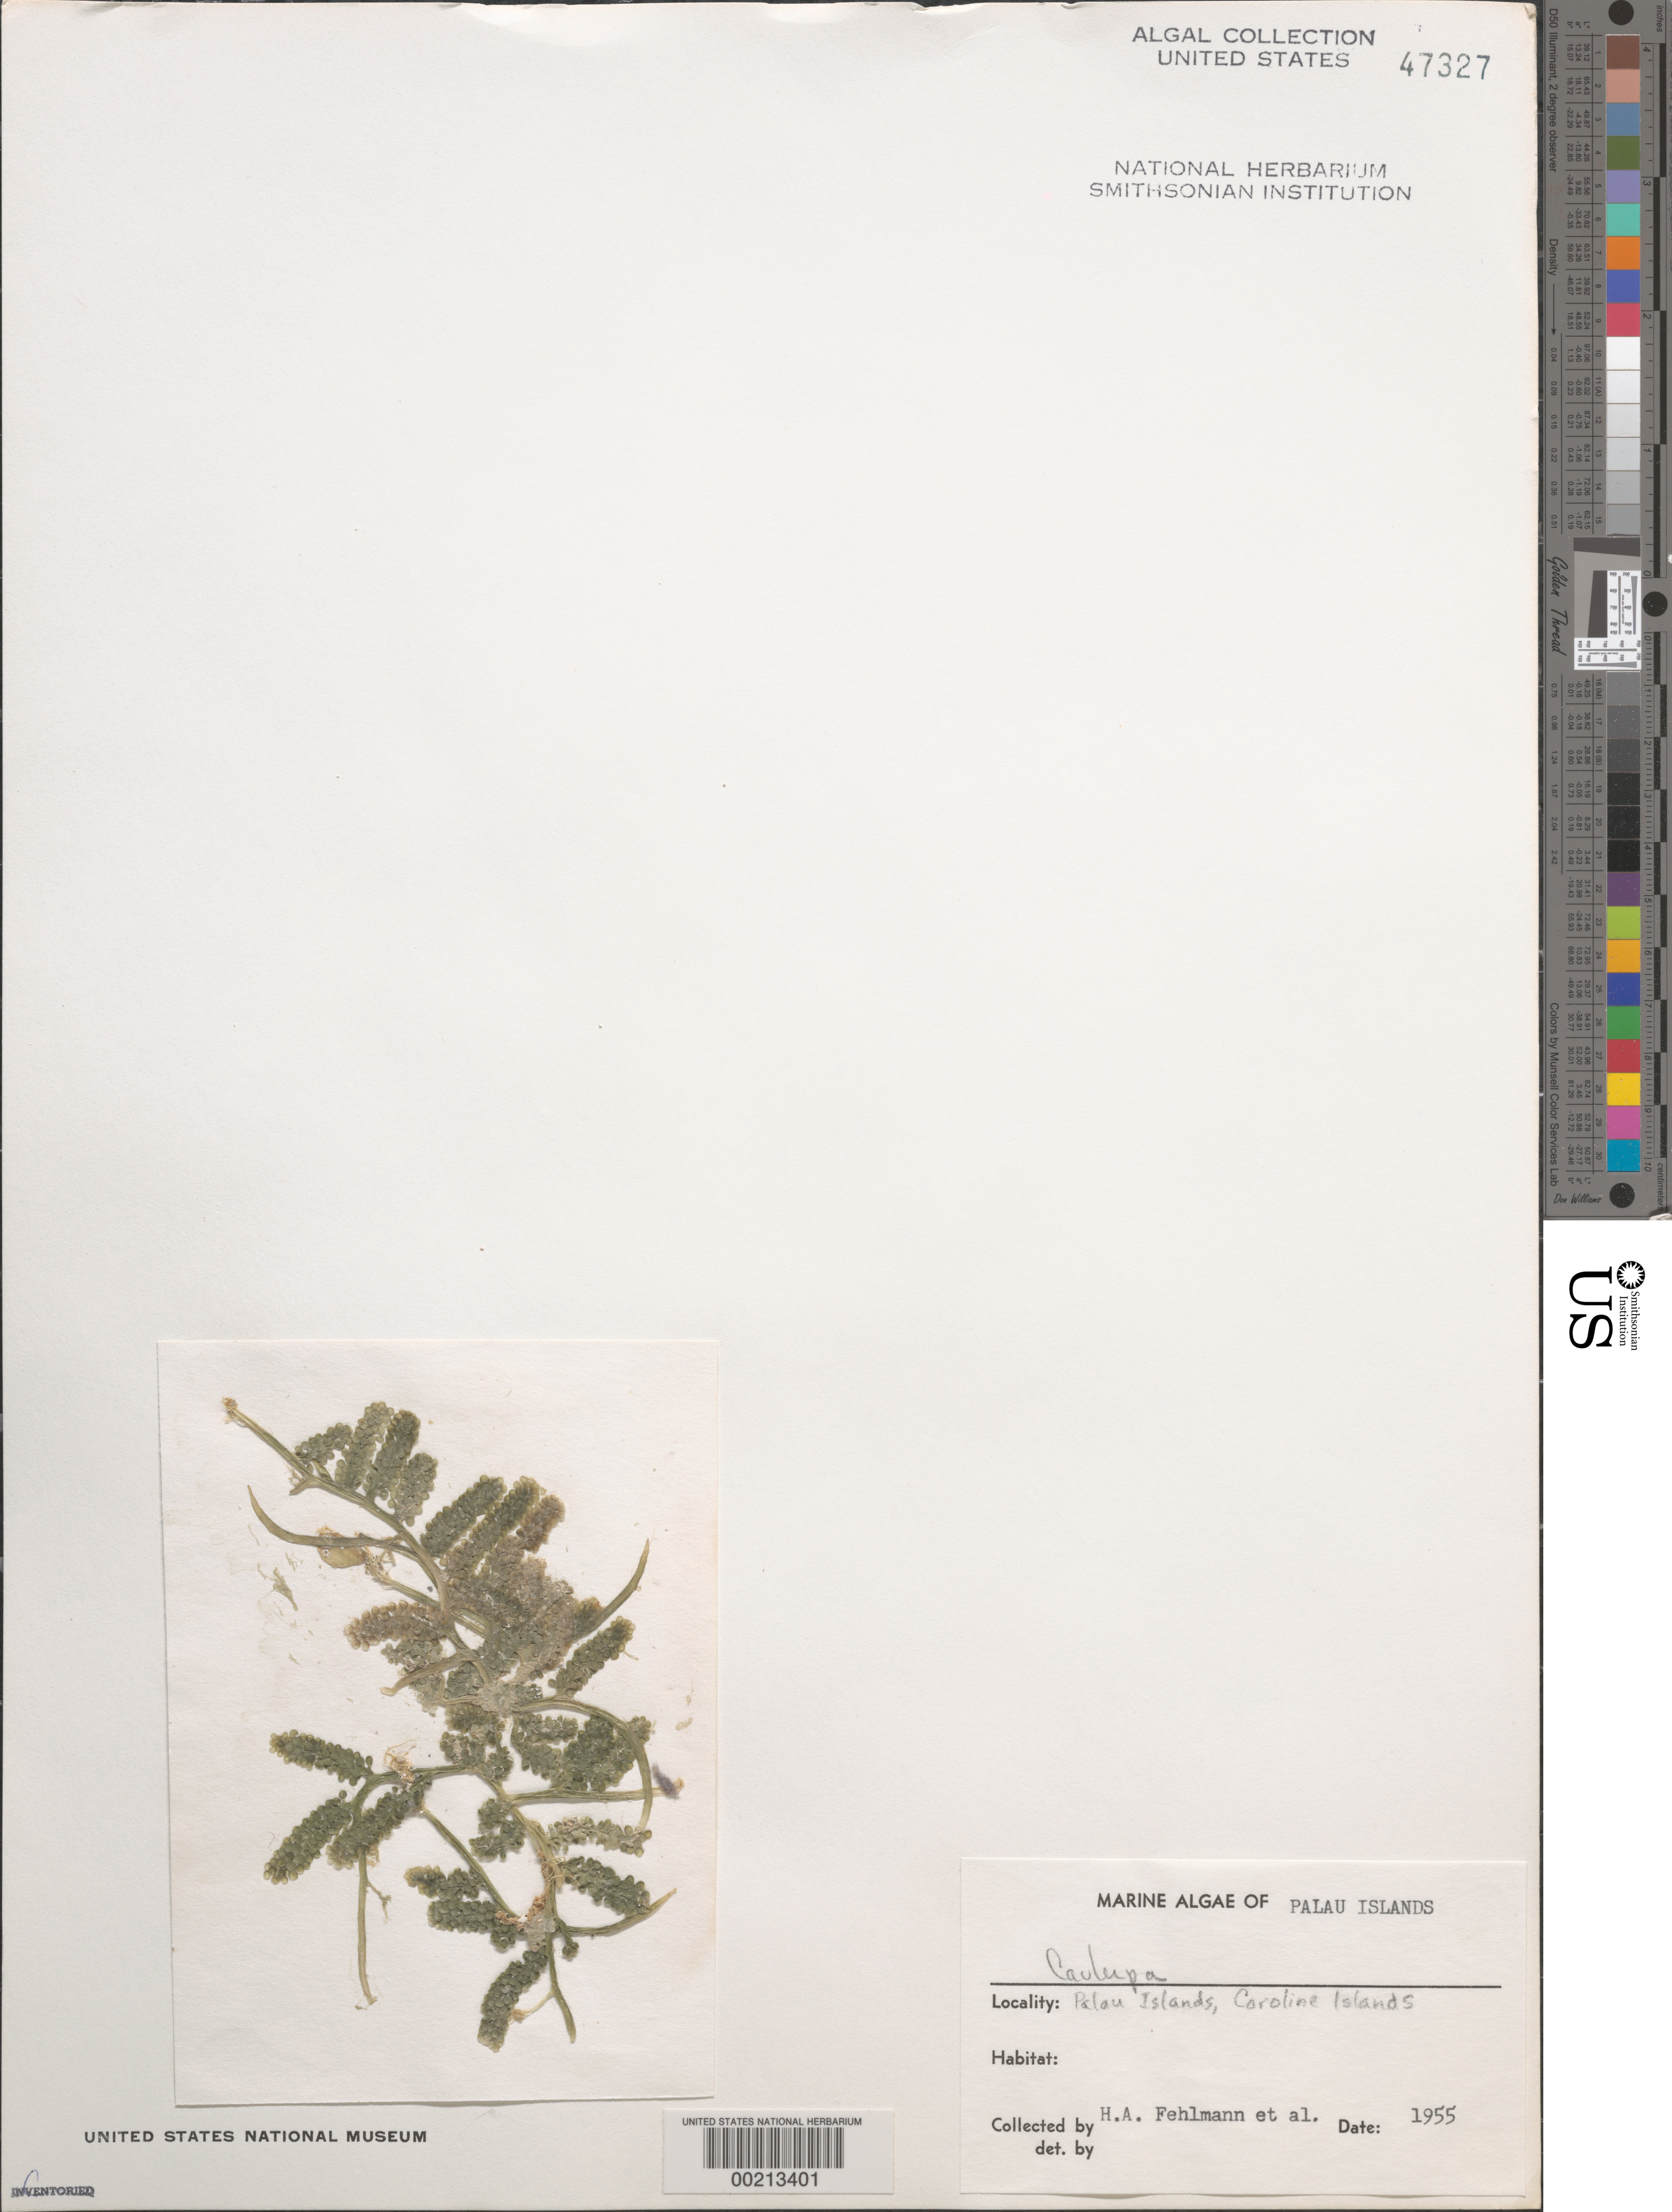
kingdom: Plantae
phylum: Chlorophyta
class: Ulvophyceae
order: Bryopsidales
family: Caulerpaceae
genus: Caulerpa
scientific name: Caulerpa sp.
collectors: H. Fehlmann et al.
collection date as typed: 1955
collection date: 1955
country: Palau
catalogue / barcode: US 47327